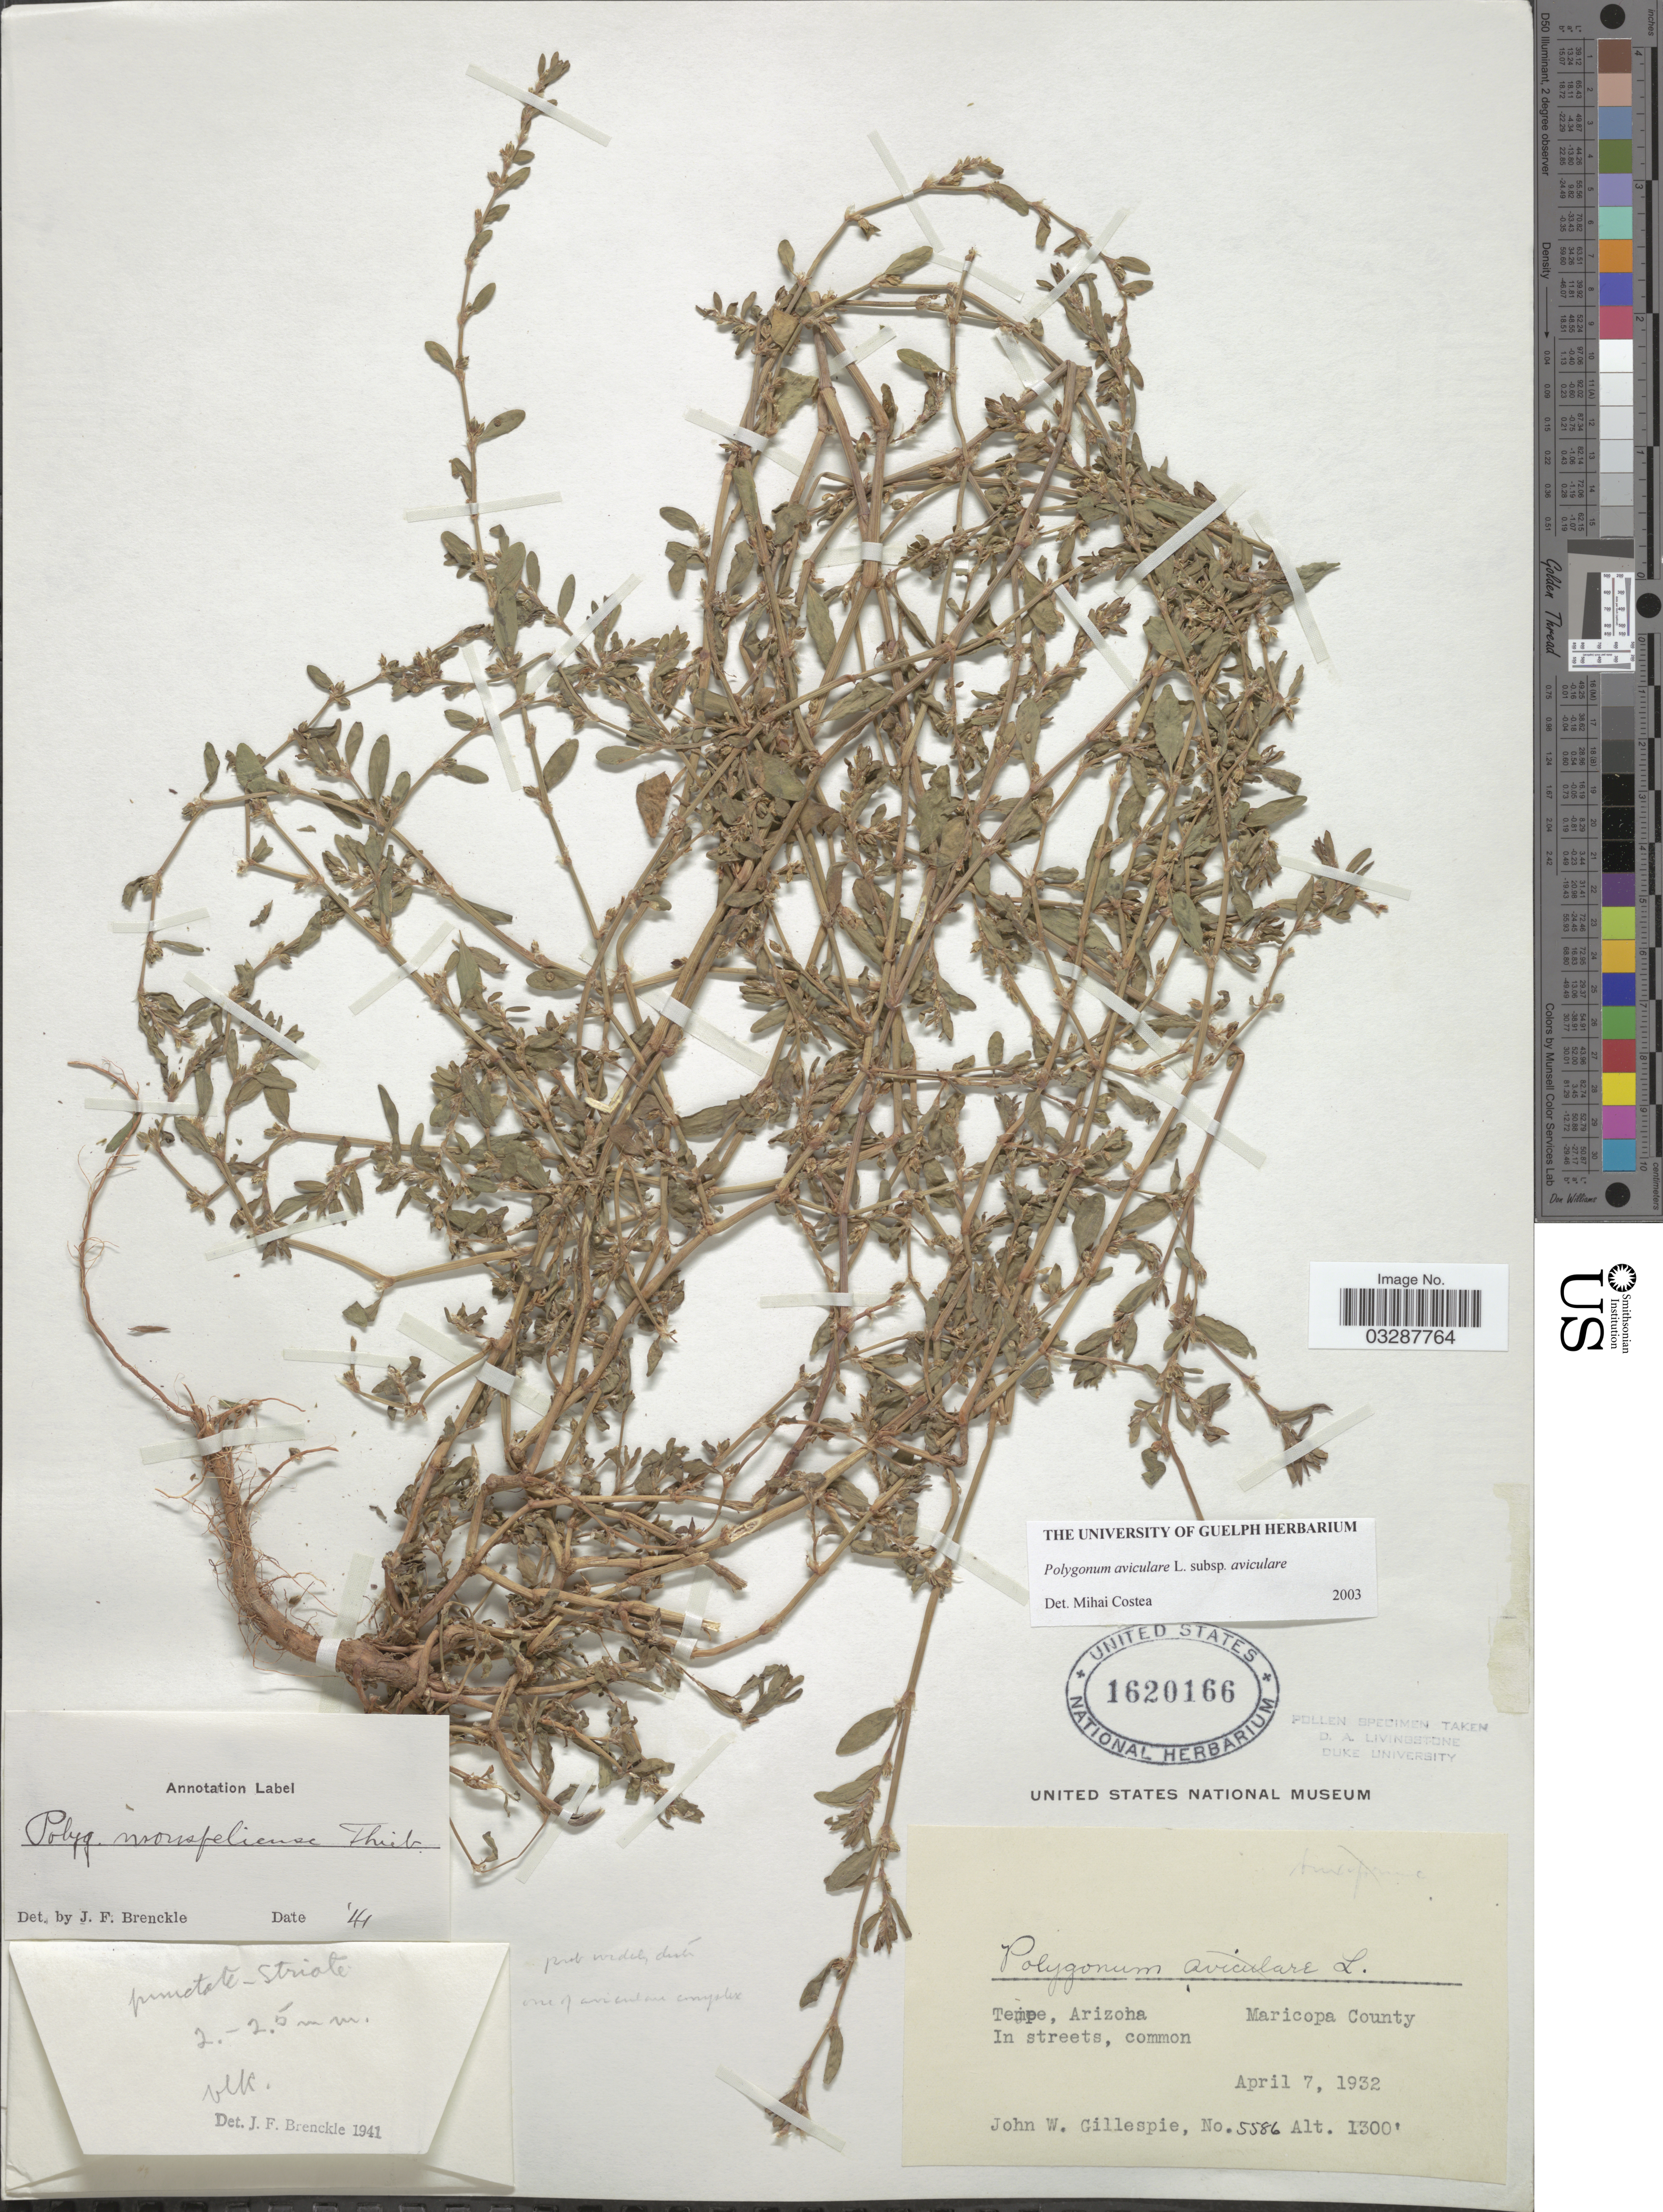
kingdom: Plantae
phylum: Tracheophyta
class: Magnoliopsida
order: Caryophyllales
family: Polygonaceae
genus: Polygonum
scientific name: Polygonum aviculare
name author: L.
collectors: J. W. Gillespie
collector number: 5586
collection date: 1932-04-07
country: United States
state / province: Arizona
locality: Tempe, Arizona. Maricopa County.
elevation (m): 396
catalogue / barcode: US 1620166